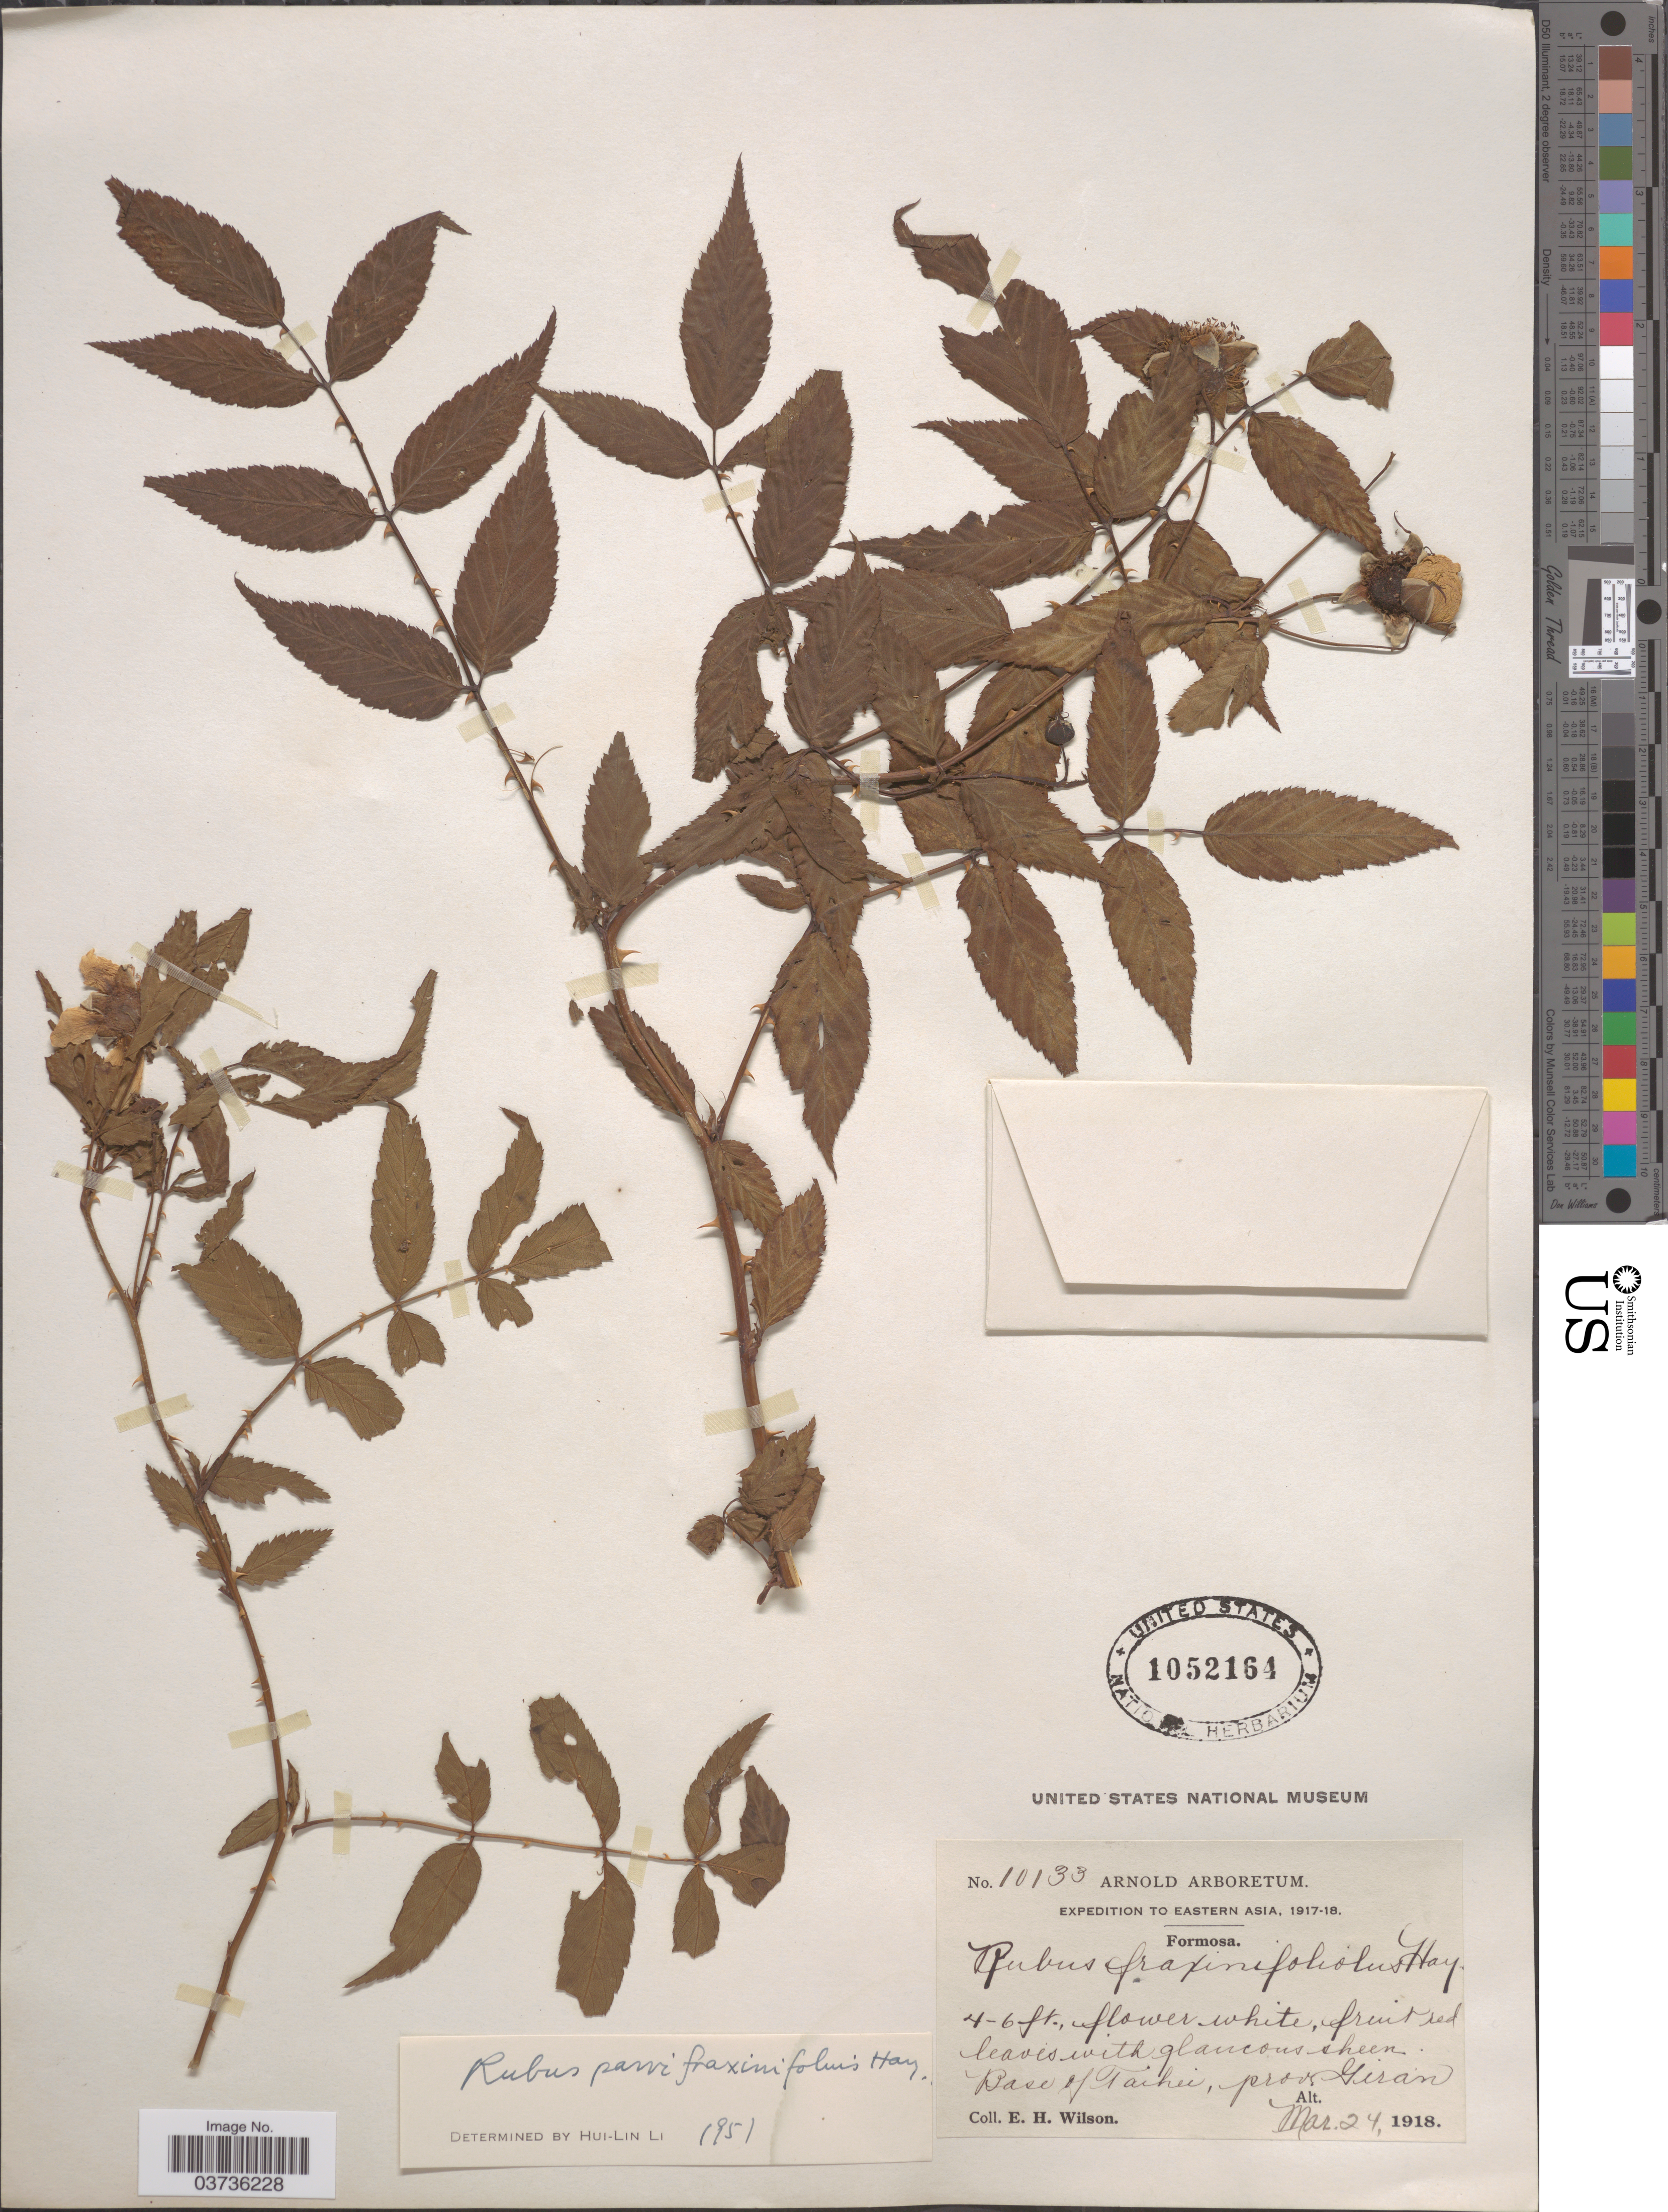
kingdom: Plantae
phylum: Tracheophyta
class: Magnoliopsida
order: Rosales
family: Rosaceae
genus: Rubus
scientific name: Rubus parvifraxinifolius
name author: Hayata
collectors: E. Wilson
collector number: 10133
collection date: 1918-03-24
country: Taiwan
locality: Eastern Asia. Formosa. Base of Taihei, prov. Giran.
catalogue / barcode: US 1052164